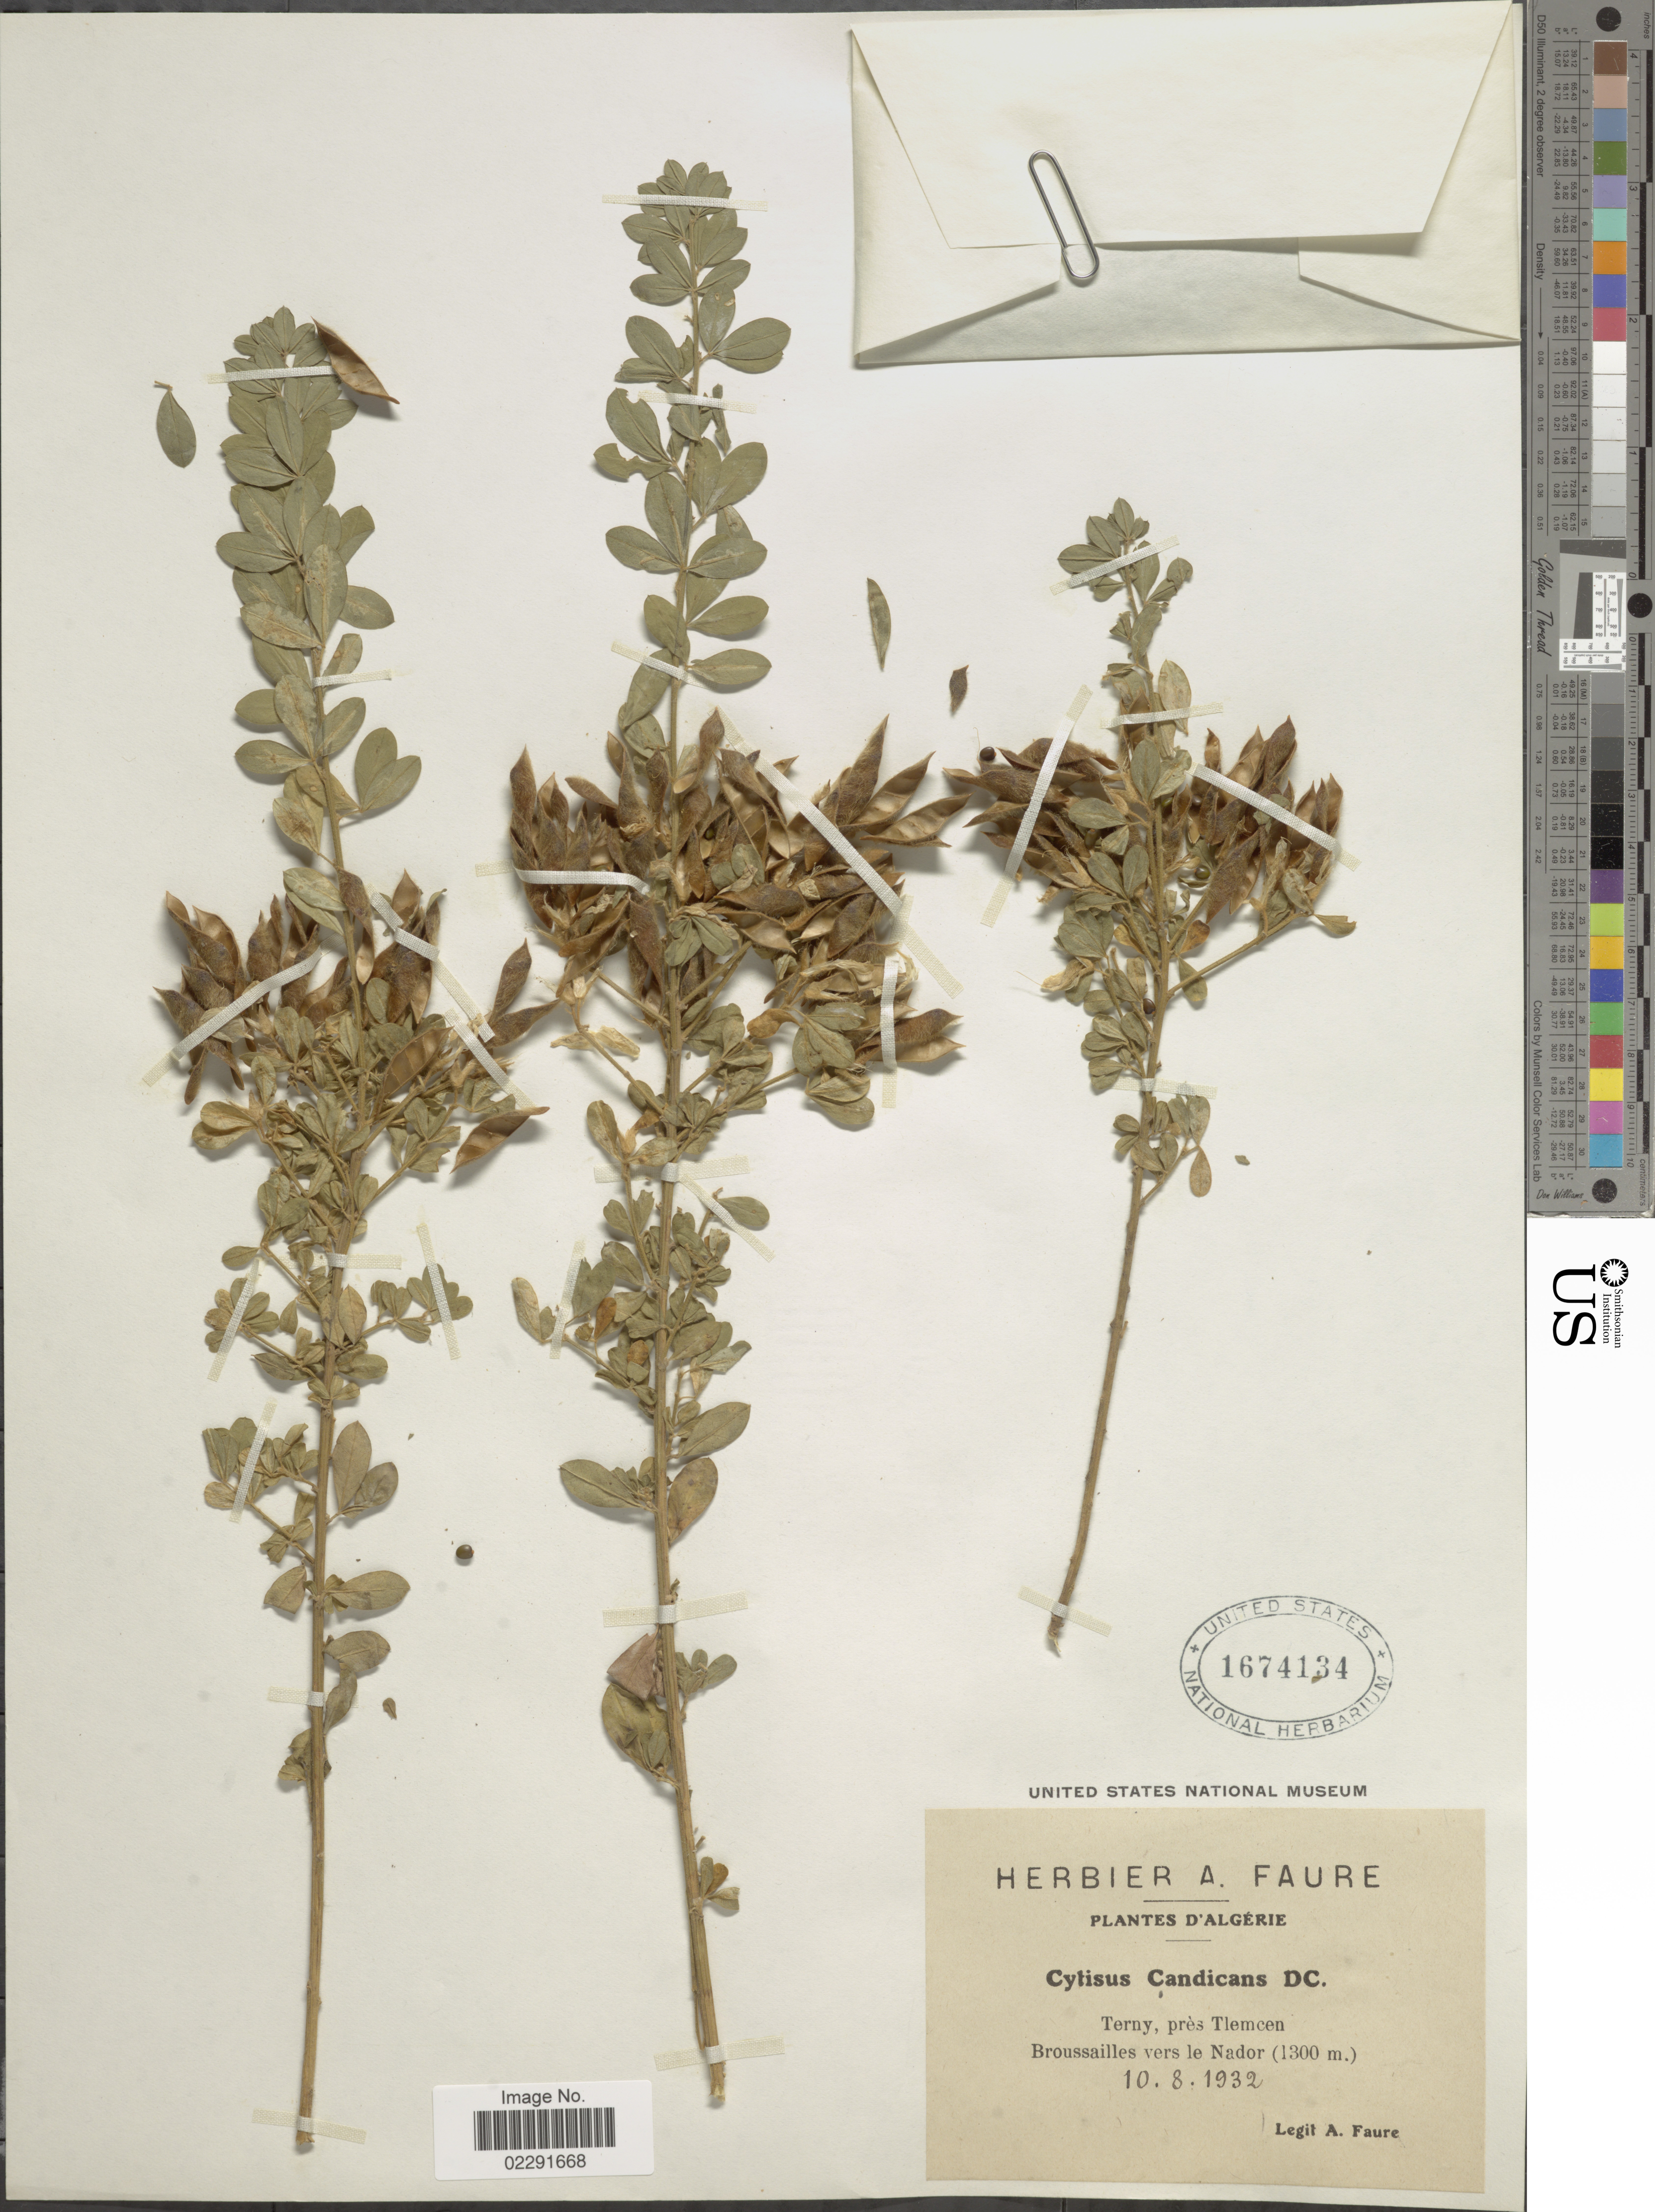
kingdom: Plantae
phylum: Tracheophyta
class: Magnoliopsida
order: Fabales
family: Fabaceae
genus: Genista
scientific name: Genista monspessulana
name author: (L.) L.A.S. Johnson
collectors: A. Faure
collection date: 1932-08-10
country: Algeria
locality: D'Algerie, Terny, pres Tlemcen Broussailles vers le Nador.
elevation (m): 1300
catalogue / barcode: US 1674134